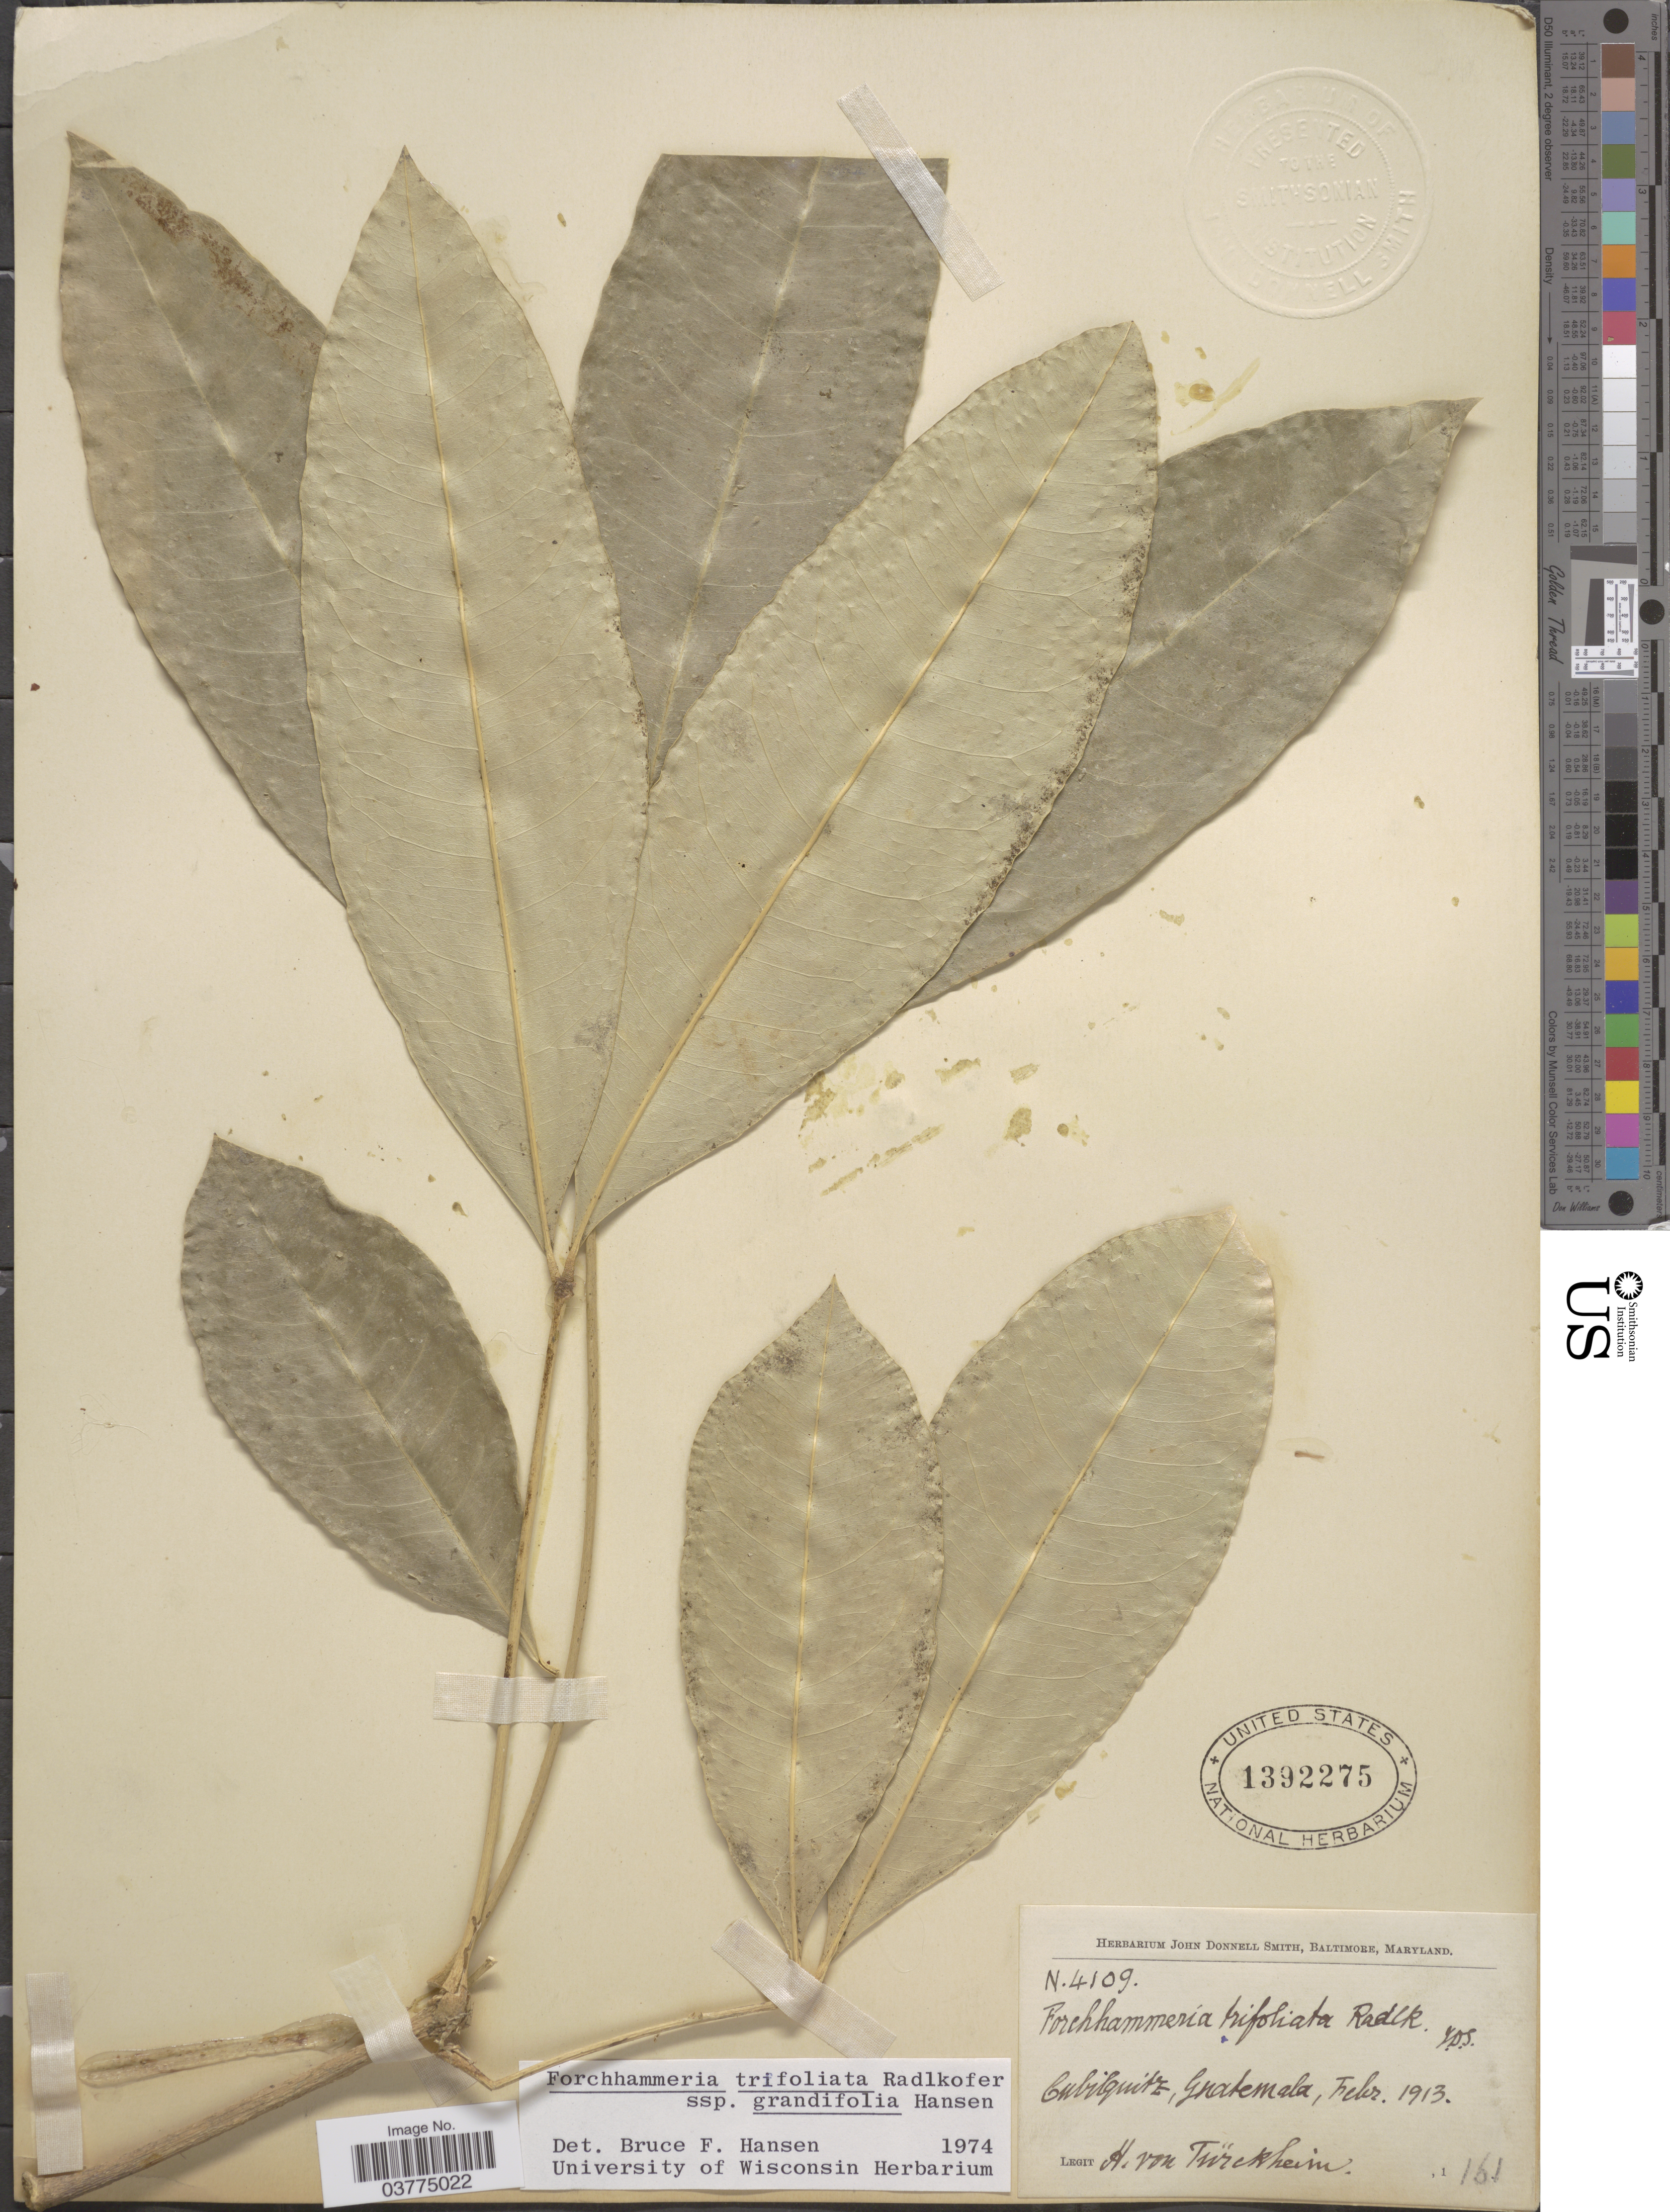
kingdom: Plantae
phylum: Tracheophyta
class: Magnoliopsida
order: Brassicales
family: Stixaceae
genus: Forchhammeria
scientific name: Forchhammeria trifoliata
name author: Radlk.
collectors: H. von Türckheim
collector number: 4109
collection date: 1913-02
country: Guatemala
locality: Cubilquitz.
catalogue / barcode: US 1392275